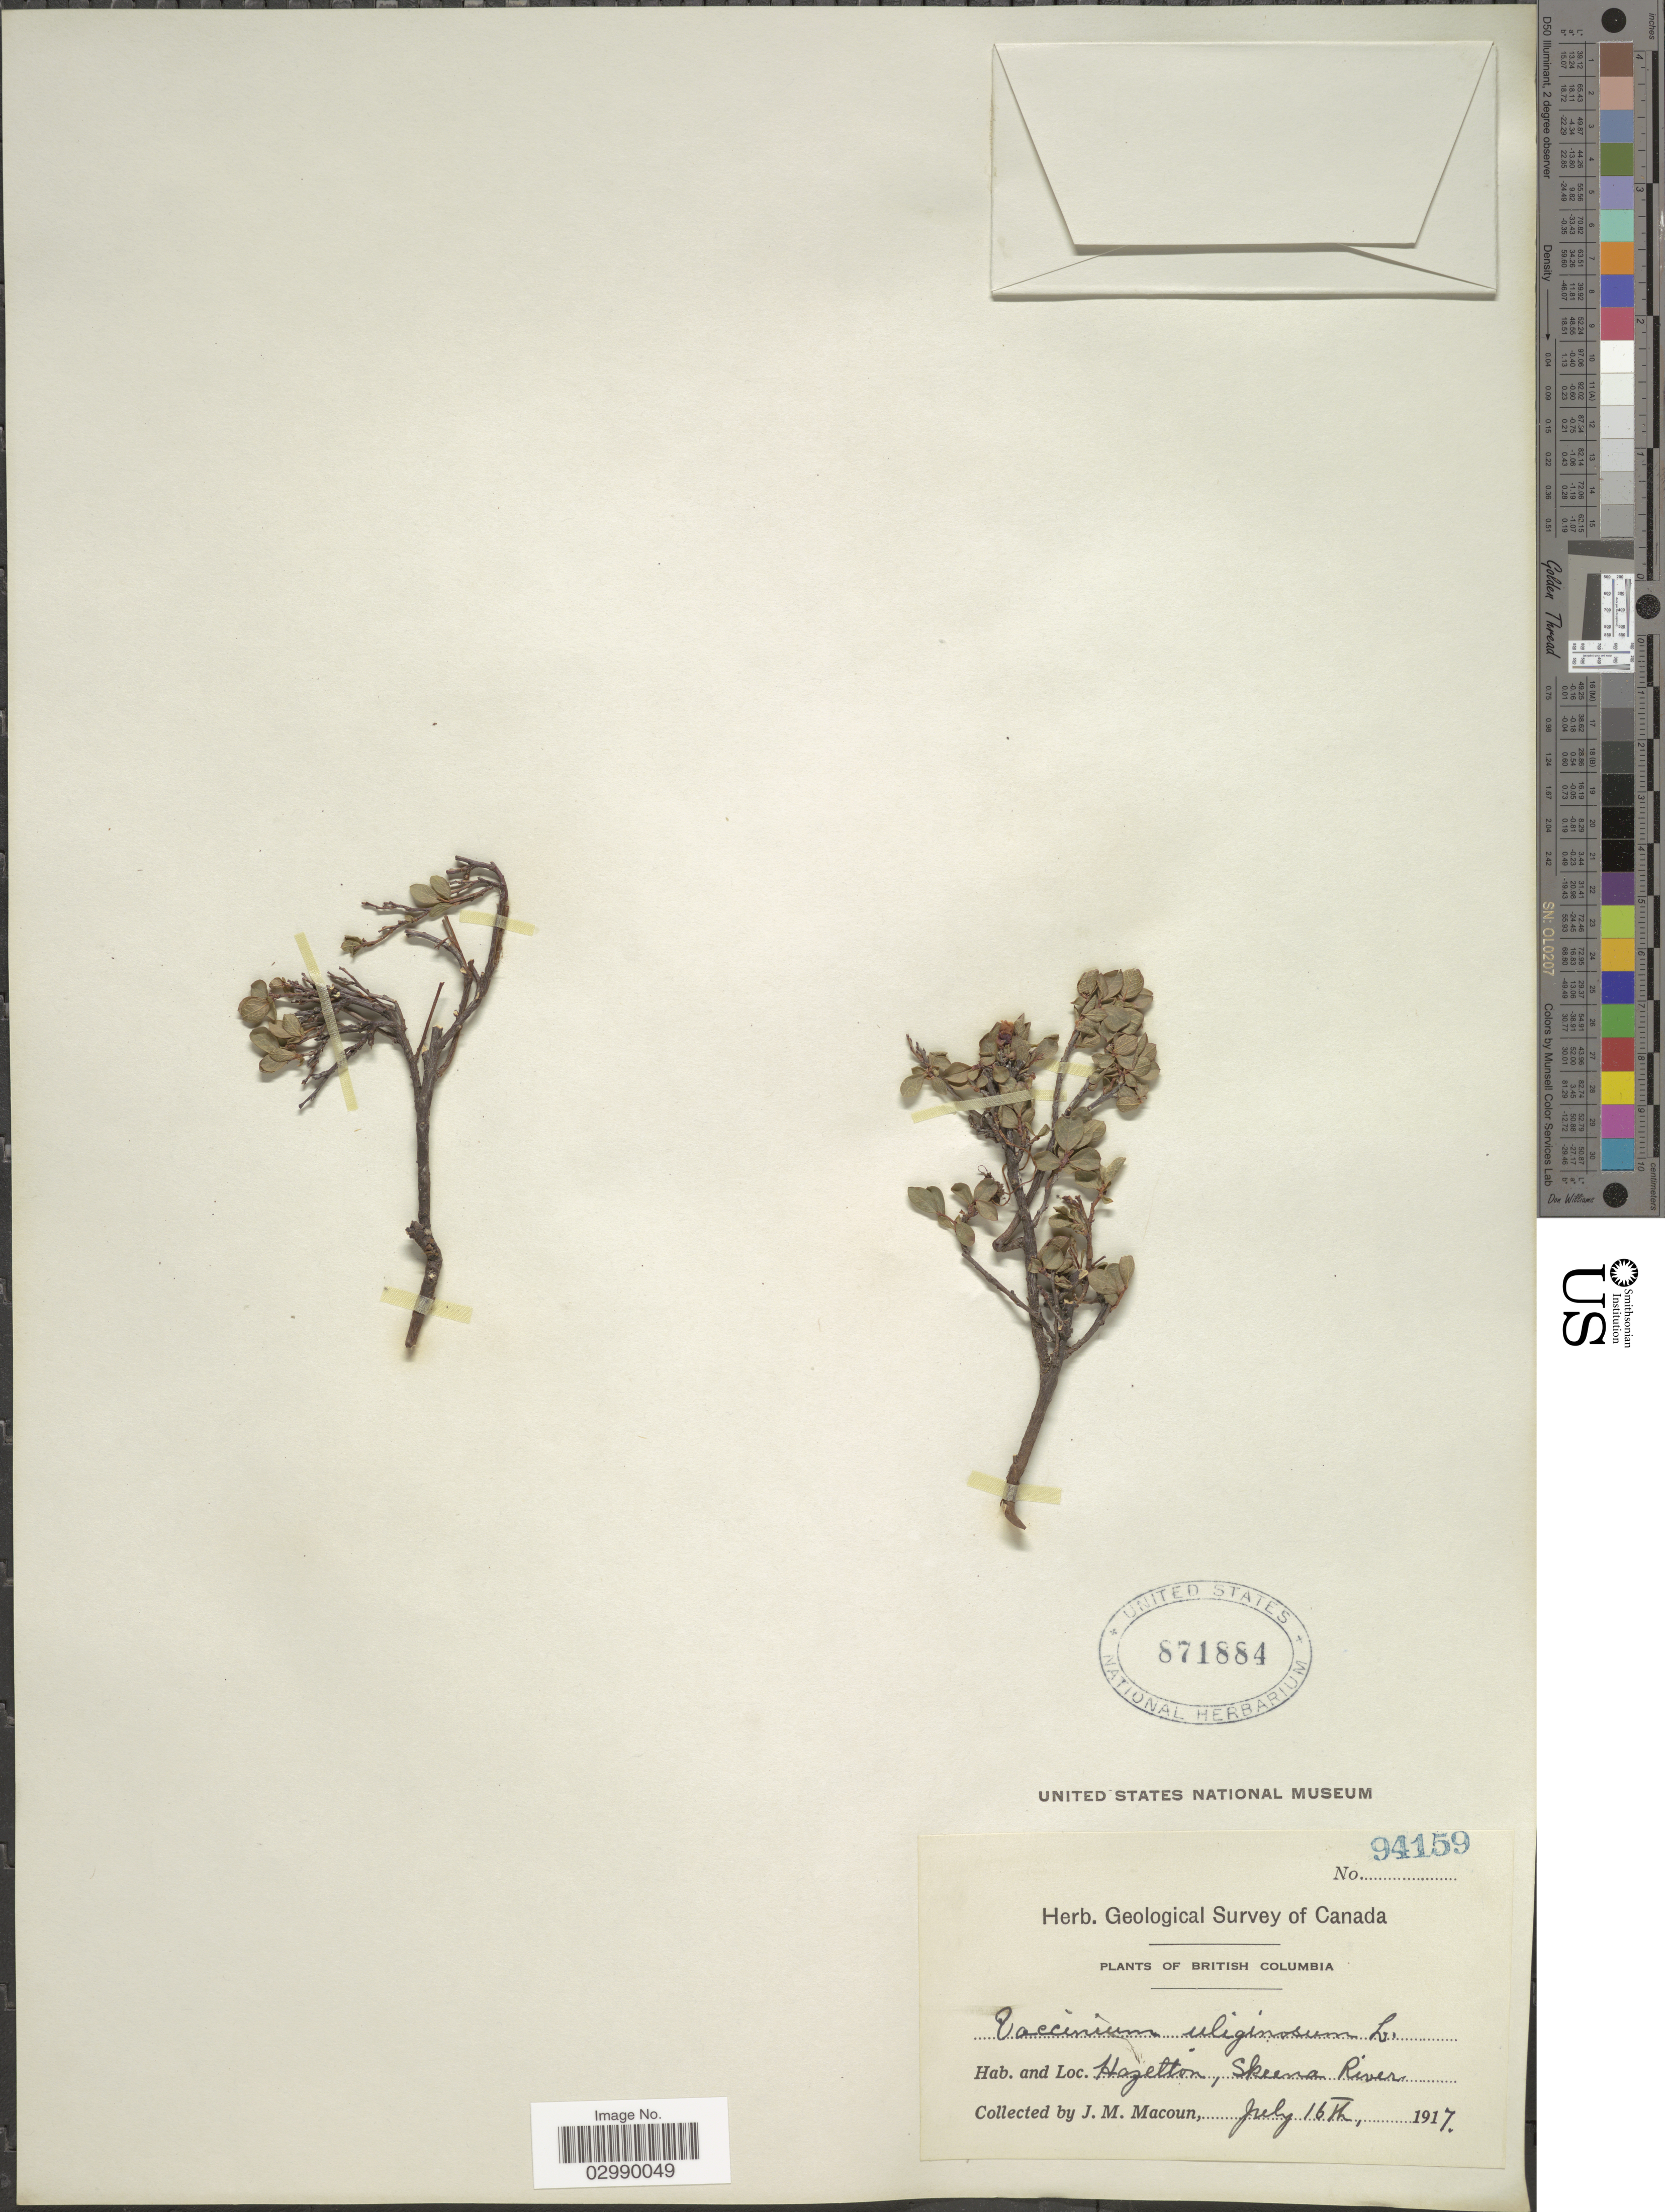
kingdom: Plantae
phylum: Tracheophyta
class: Magnoliopsida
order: Ericales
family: Ericaceae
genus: Vaccinium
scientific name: Vaccinium uliginosum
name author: L.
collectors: J. M. Macoun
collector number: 94159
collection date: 1917-07-16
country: Canada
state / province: British Columbia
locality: Hazelton, Skeena River.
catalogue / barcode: US 871884